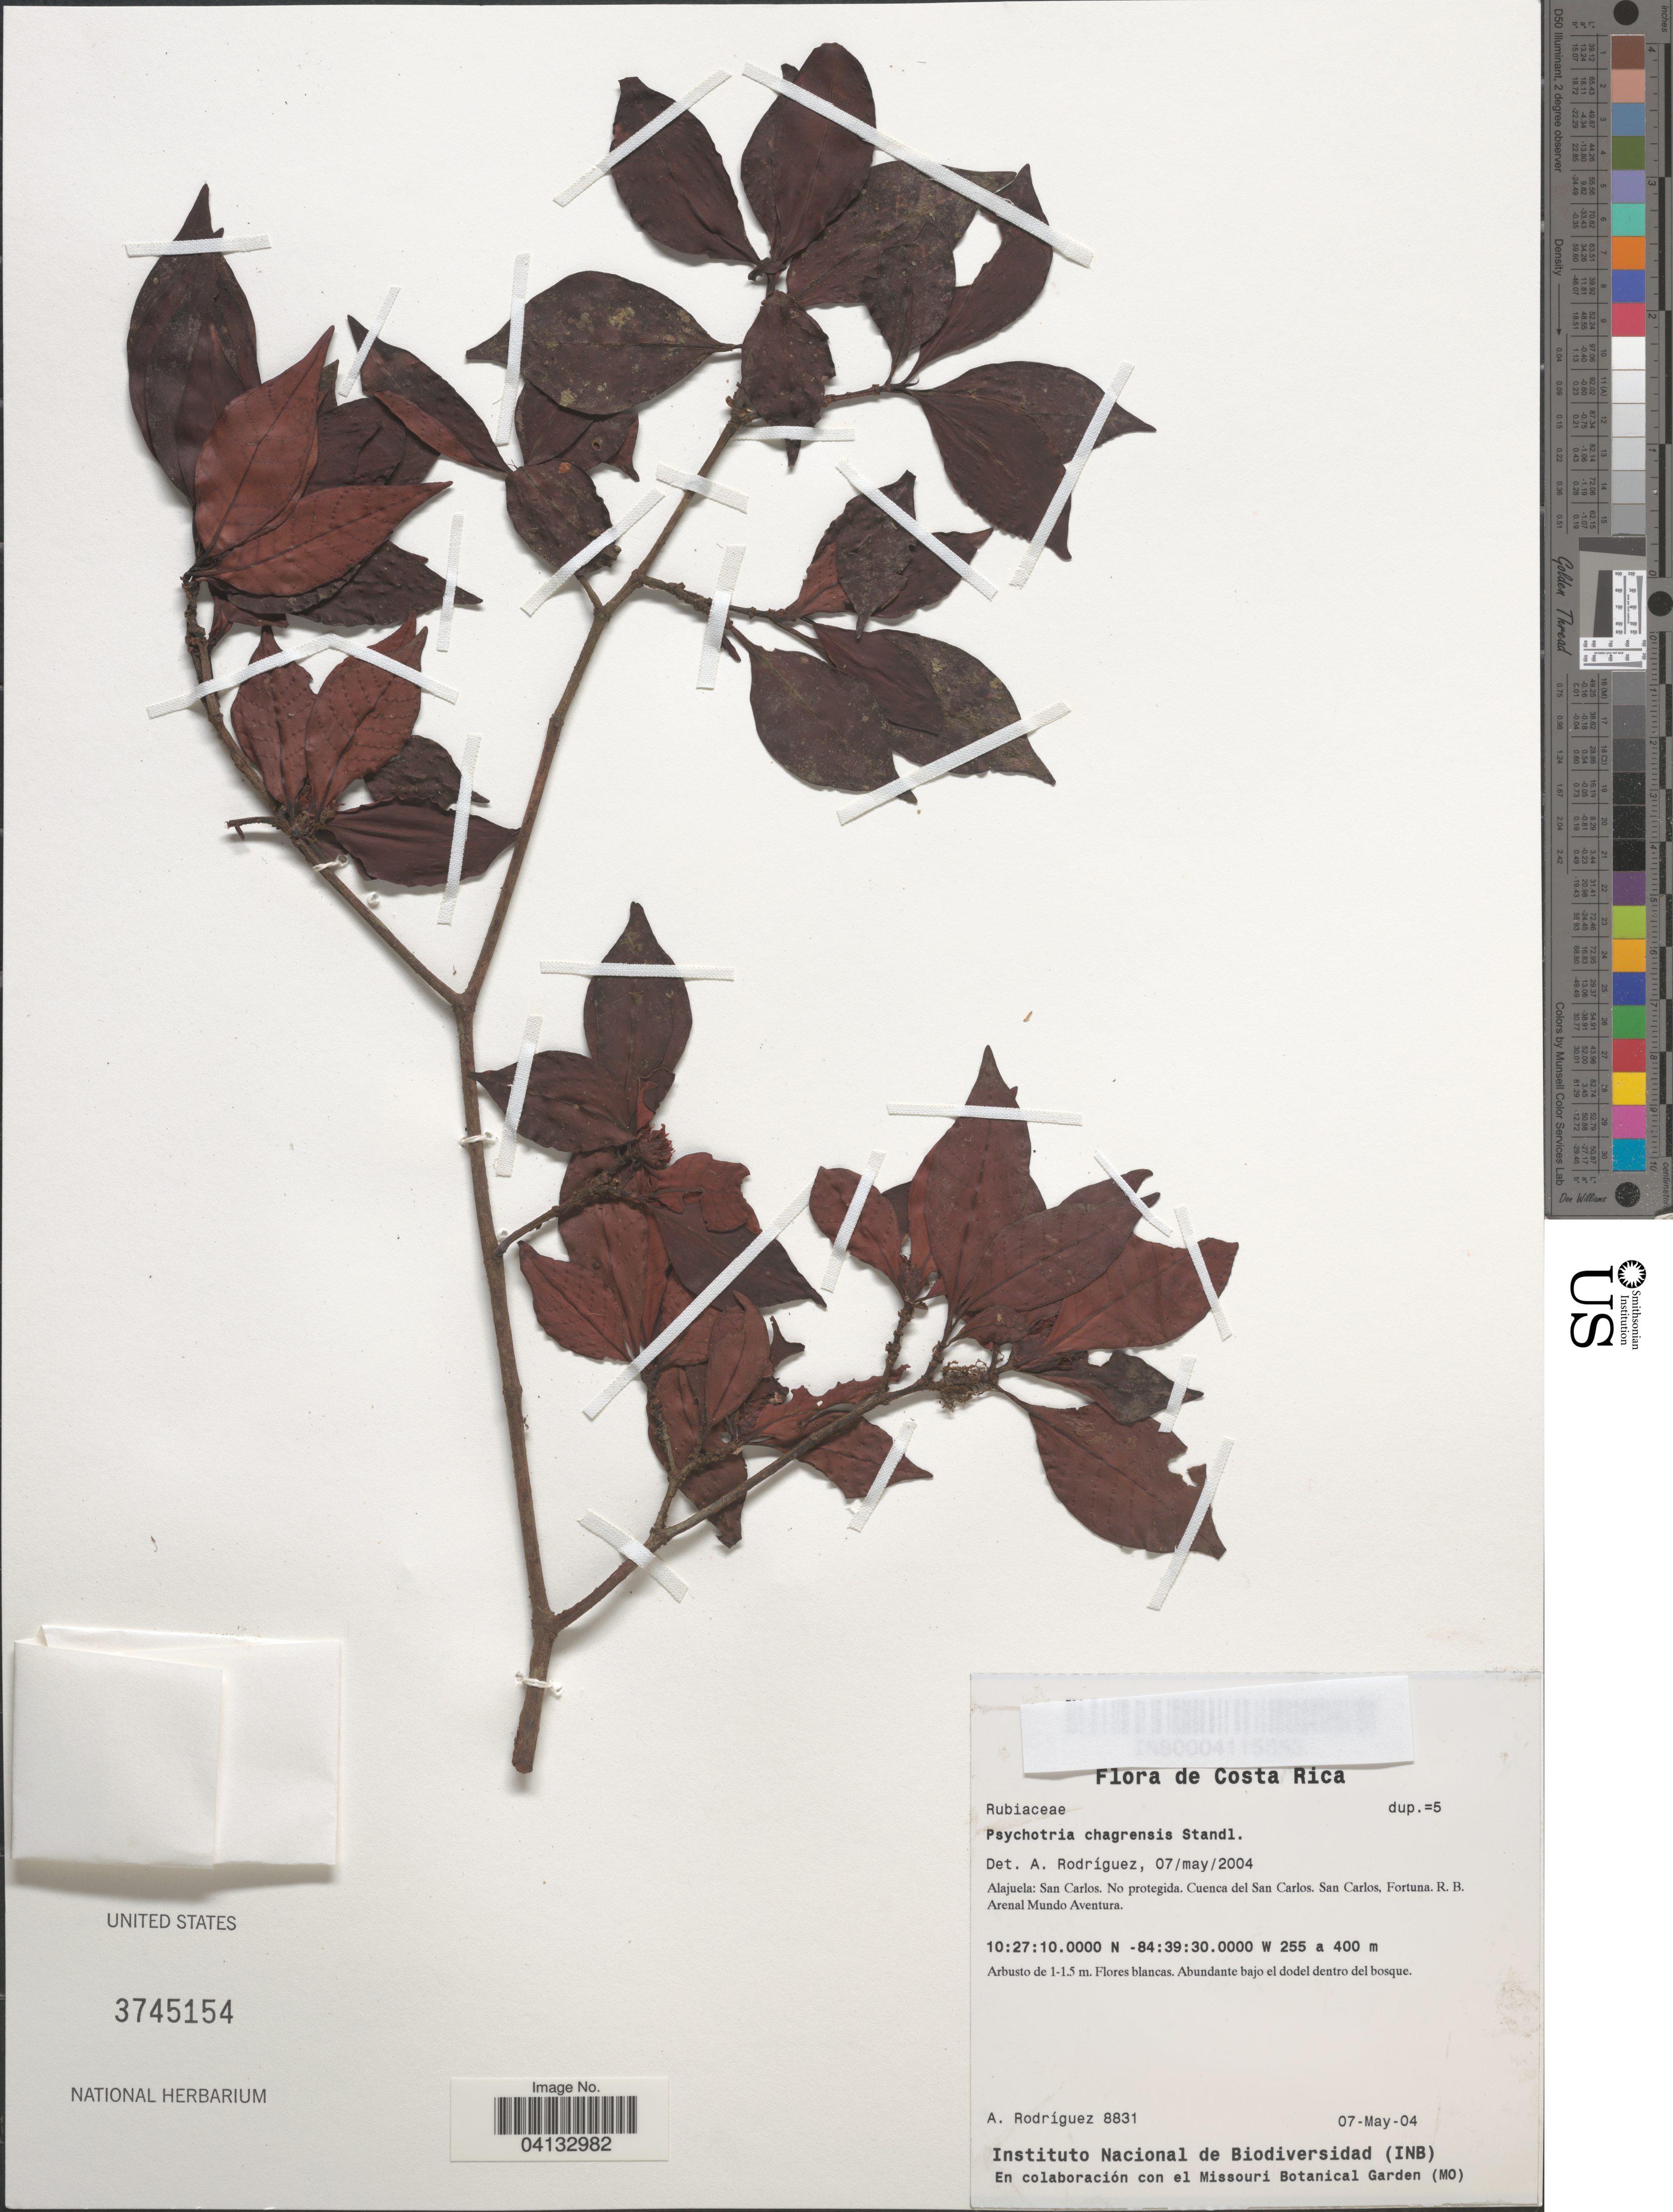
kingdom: Plantae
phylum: Tracheophyta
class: Magnoliopsida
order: Gentianales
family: Rubiaceae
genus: Psychotria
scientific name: Psychotria chagrensis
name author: Standl.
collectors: A. Rodríguez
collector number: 8831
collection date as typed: Transcribed d/m/y: 7/5/4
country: Costa Rica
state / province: Alajuela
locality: San Carlos. No protegida. Cuenca del San Carlos. San Carlos, Fortuna. R. B. Arenal Mundo Aventura.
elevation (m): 255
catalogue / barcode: US 3745154